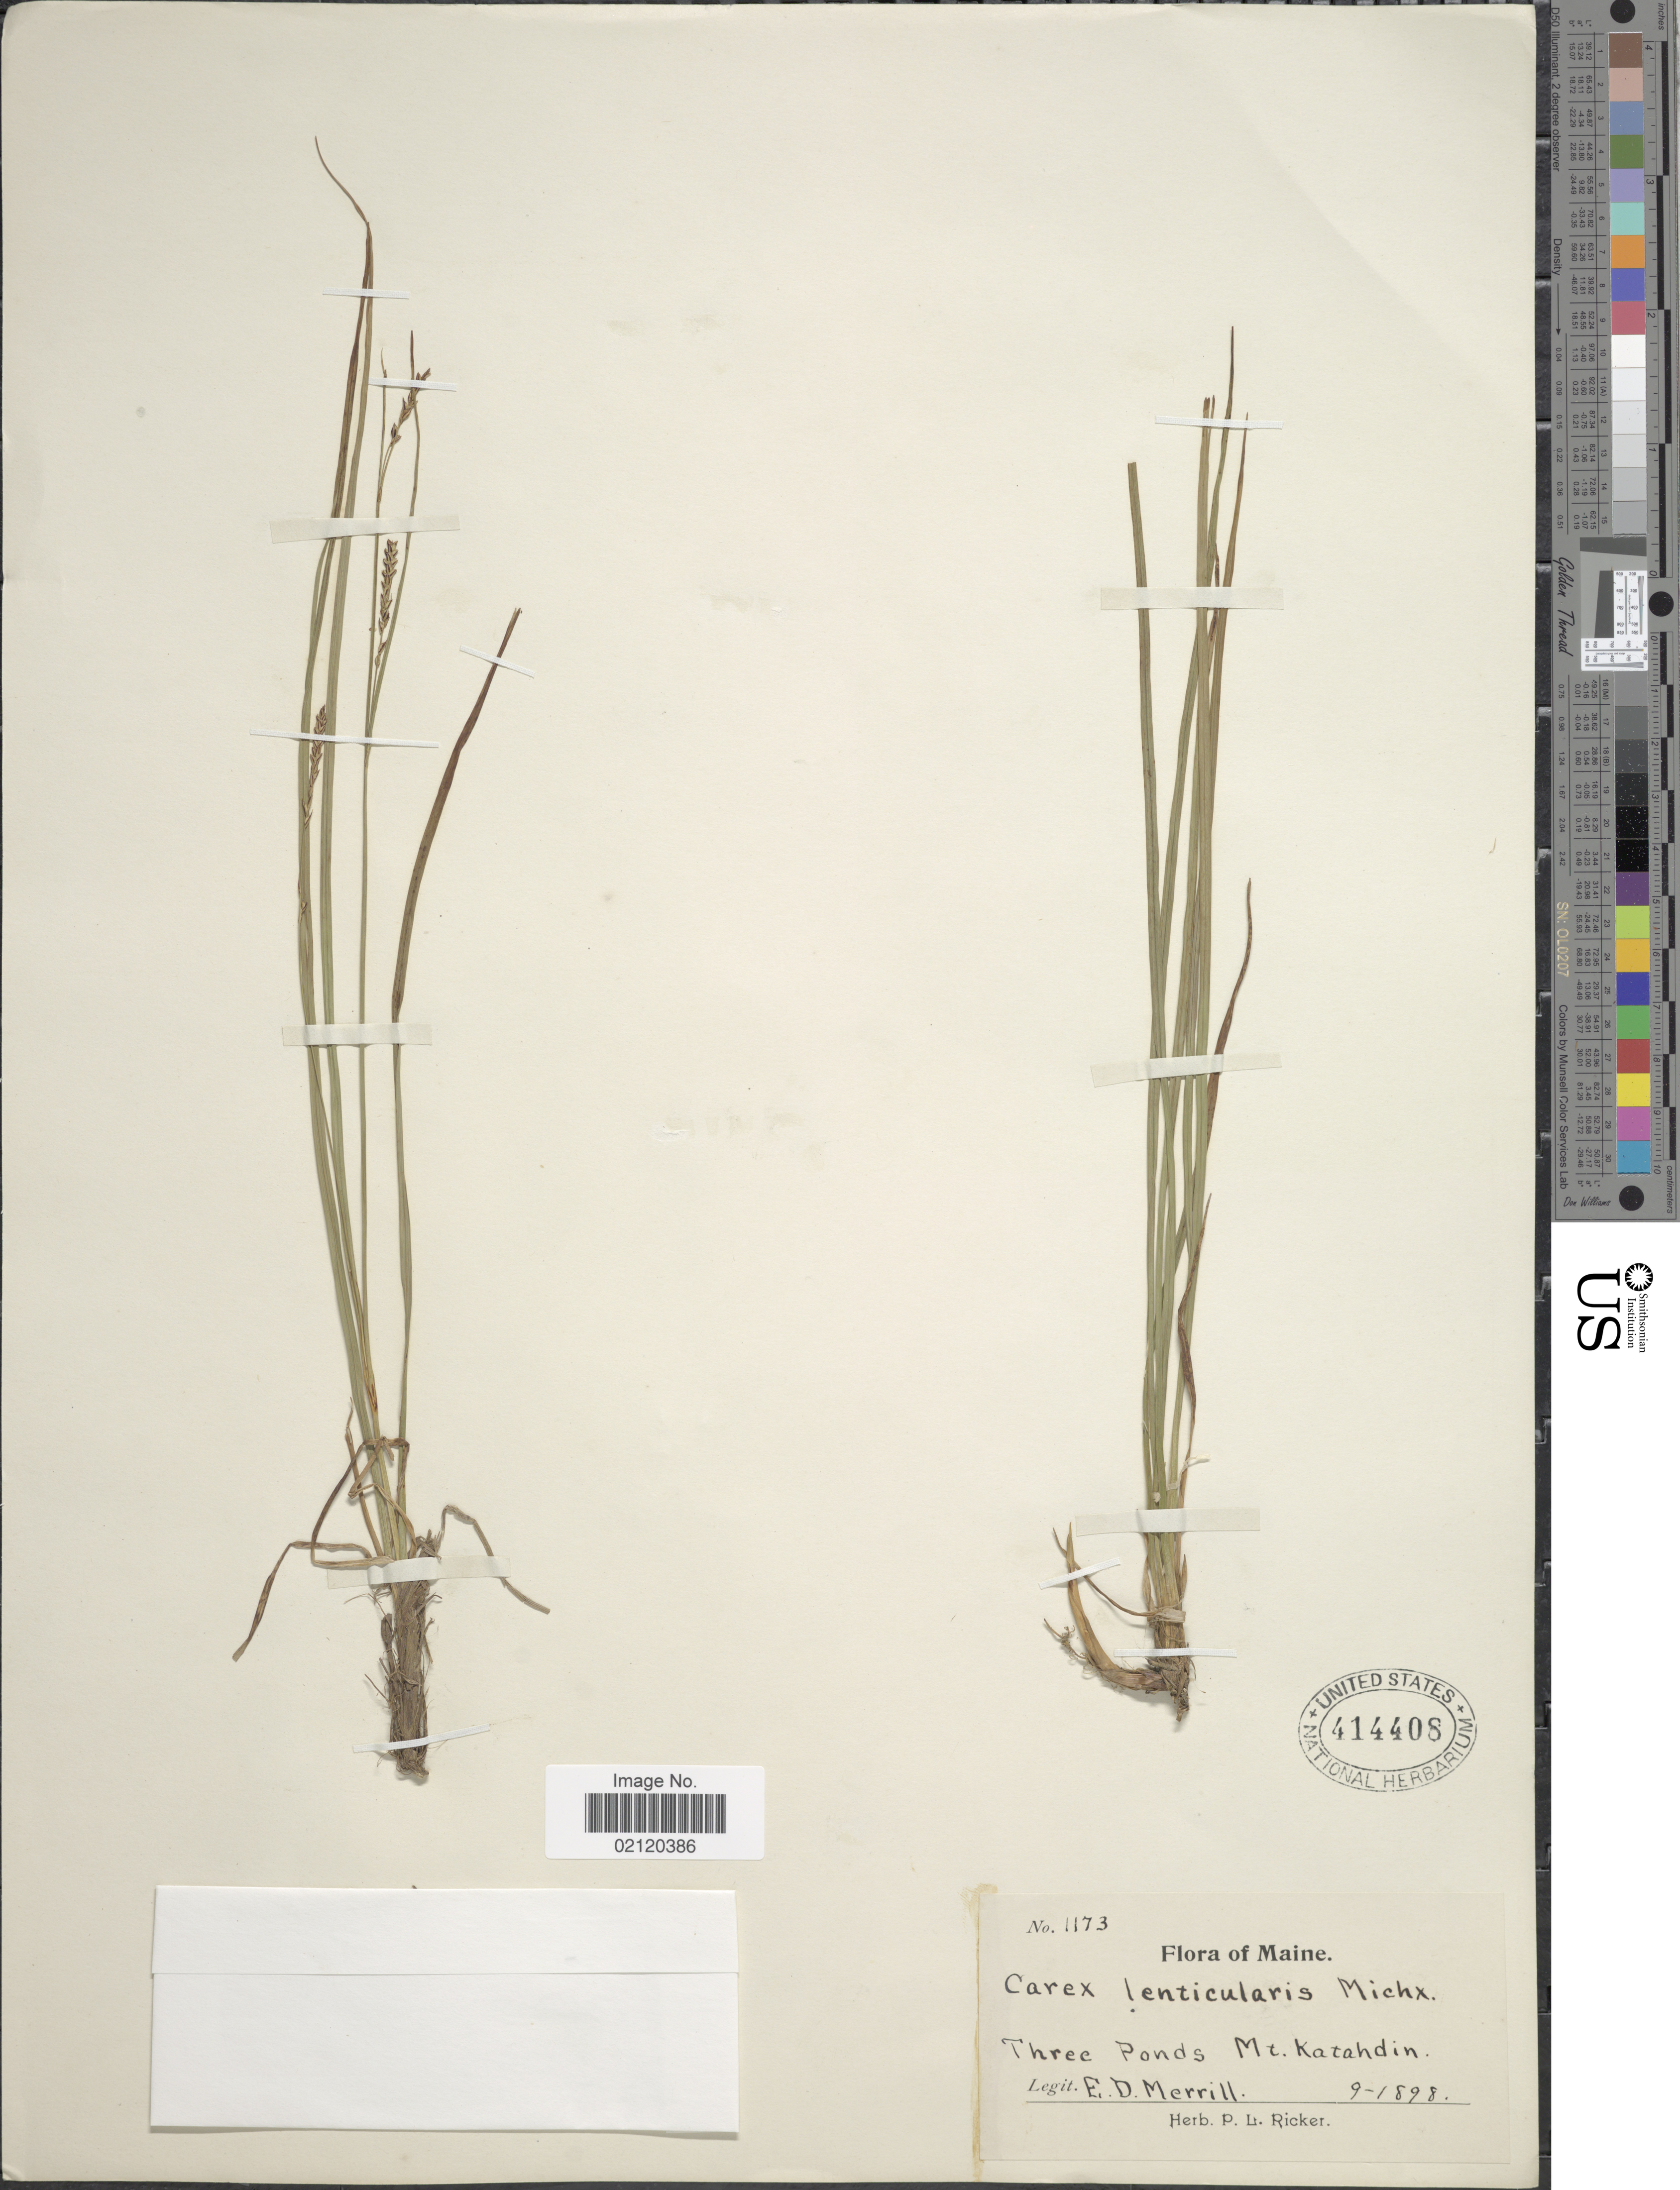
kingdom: Plantae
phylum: Tracheophyta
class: Liliopsida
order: Poales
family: Cyperaceae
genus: Carex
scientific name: Carex lenticularis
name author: Michx.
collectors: E. D. Merrill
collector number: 1173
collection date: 1898-09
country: United States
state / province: Maine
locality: Three Ponds, Mt. Katahdin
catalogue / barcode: US 414408